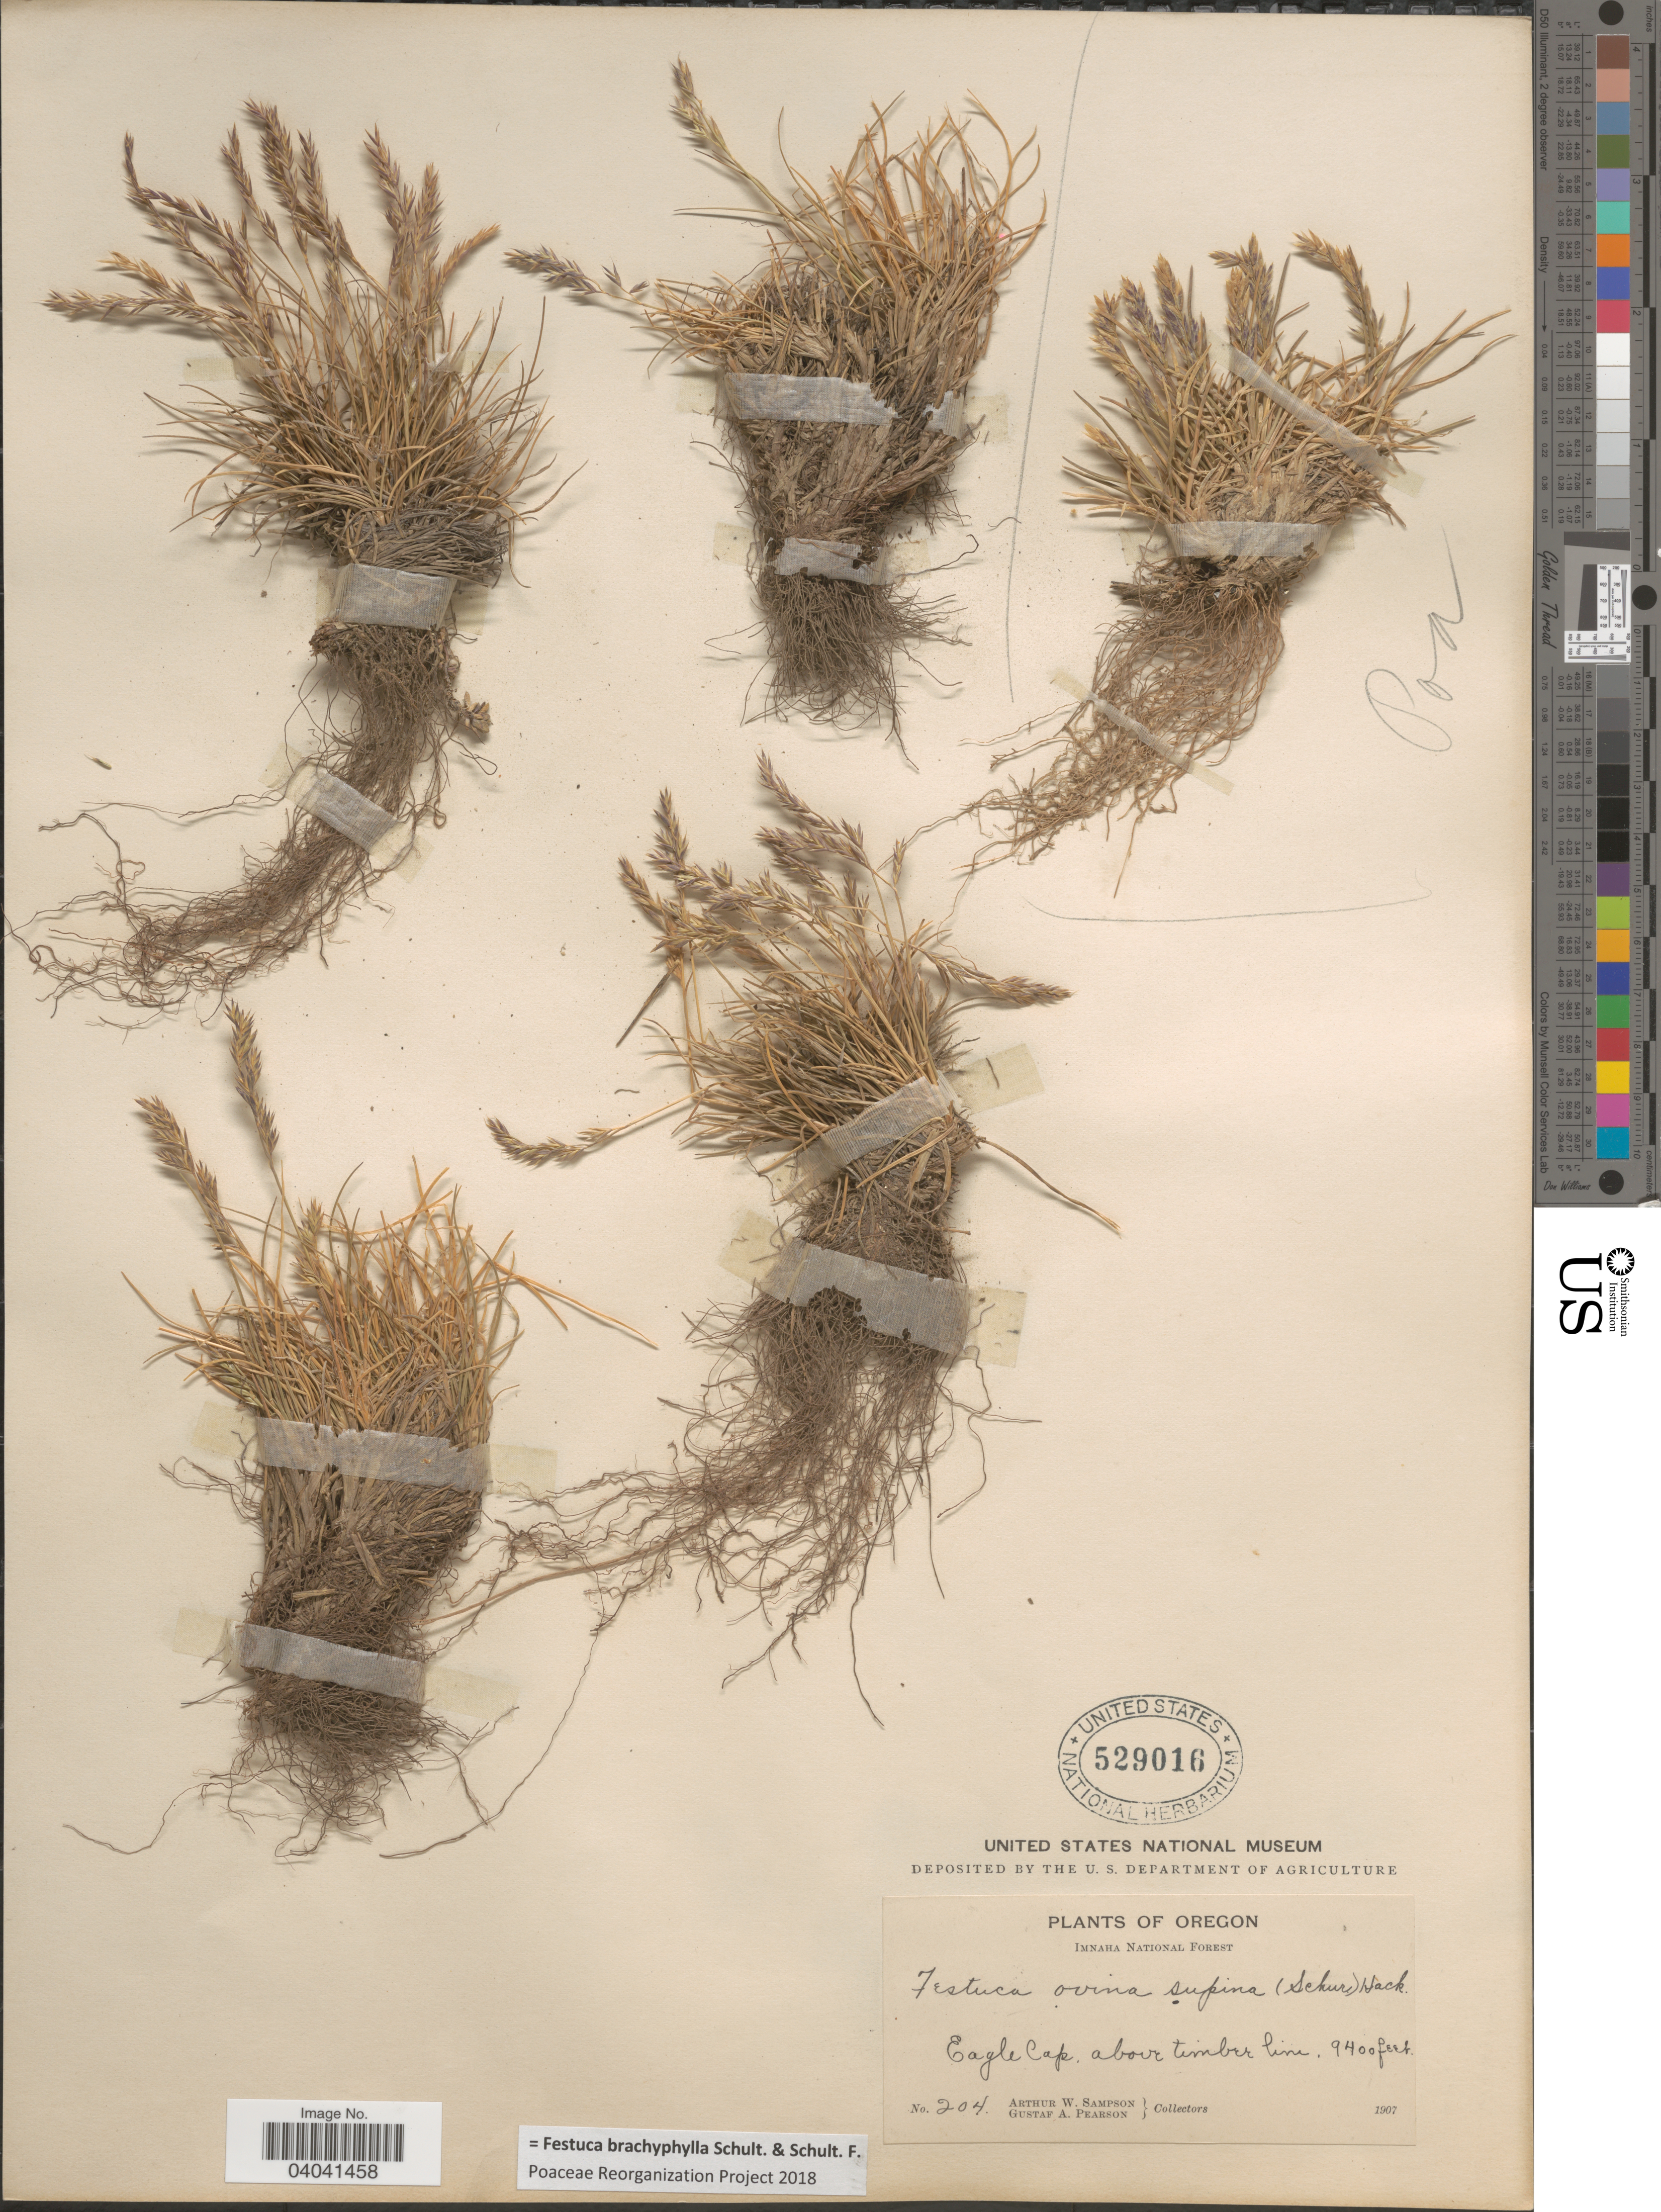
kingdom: Plantae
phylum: Tracheophyta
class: Liliopsida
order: Poales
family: Poaceae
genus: Festuca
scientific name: Festuca brachyphylla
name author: Schult. & Schult. f.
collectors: A. Sampson & G. Pearson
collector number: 204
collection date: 1907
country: United States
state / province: Oregon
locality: Imnaha National Forest. Eagle Cap. above timber line.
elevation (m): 2865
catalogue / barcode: US 529016